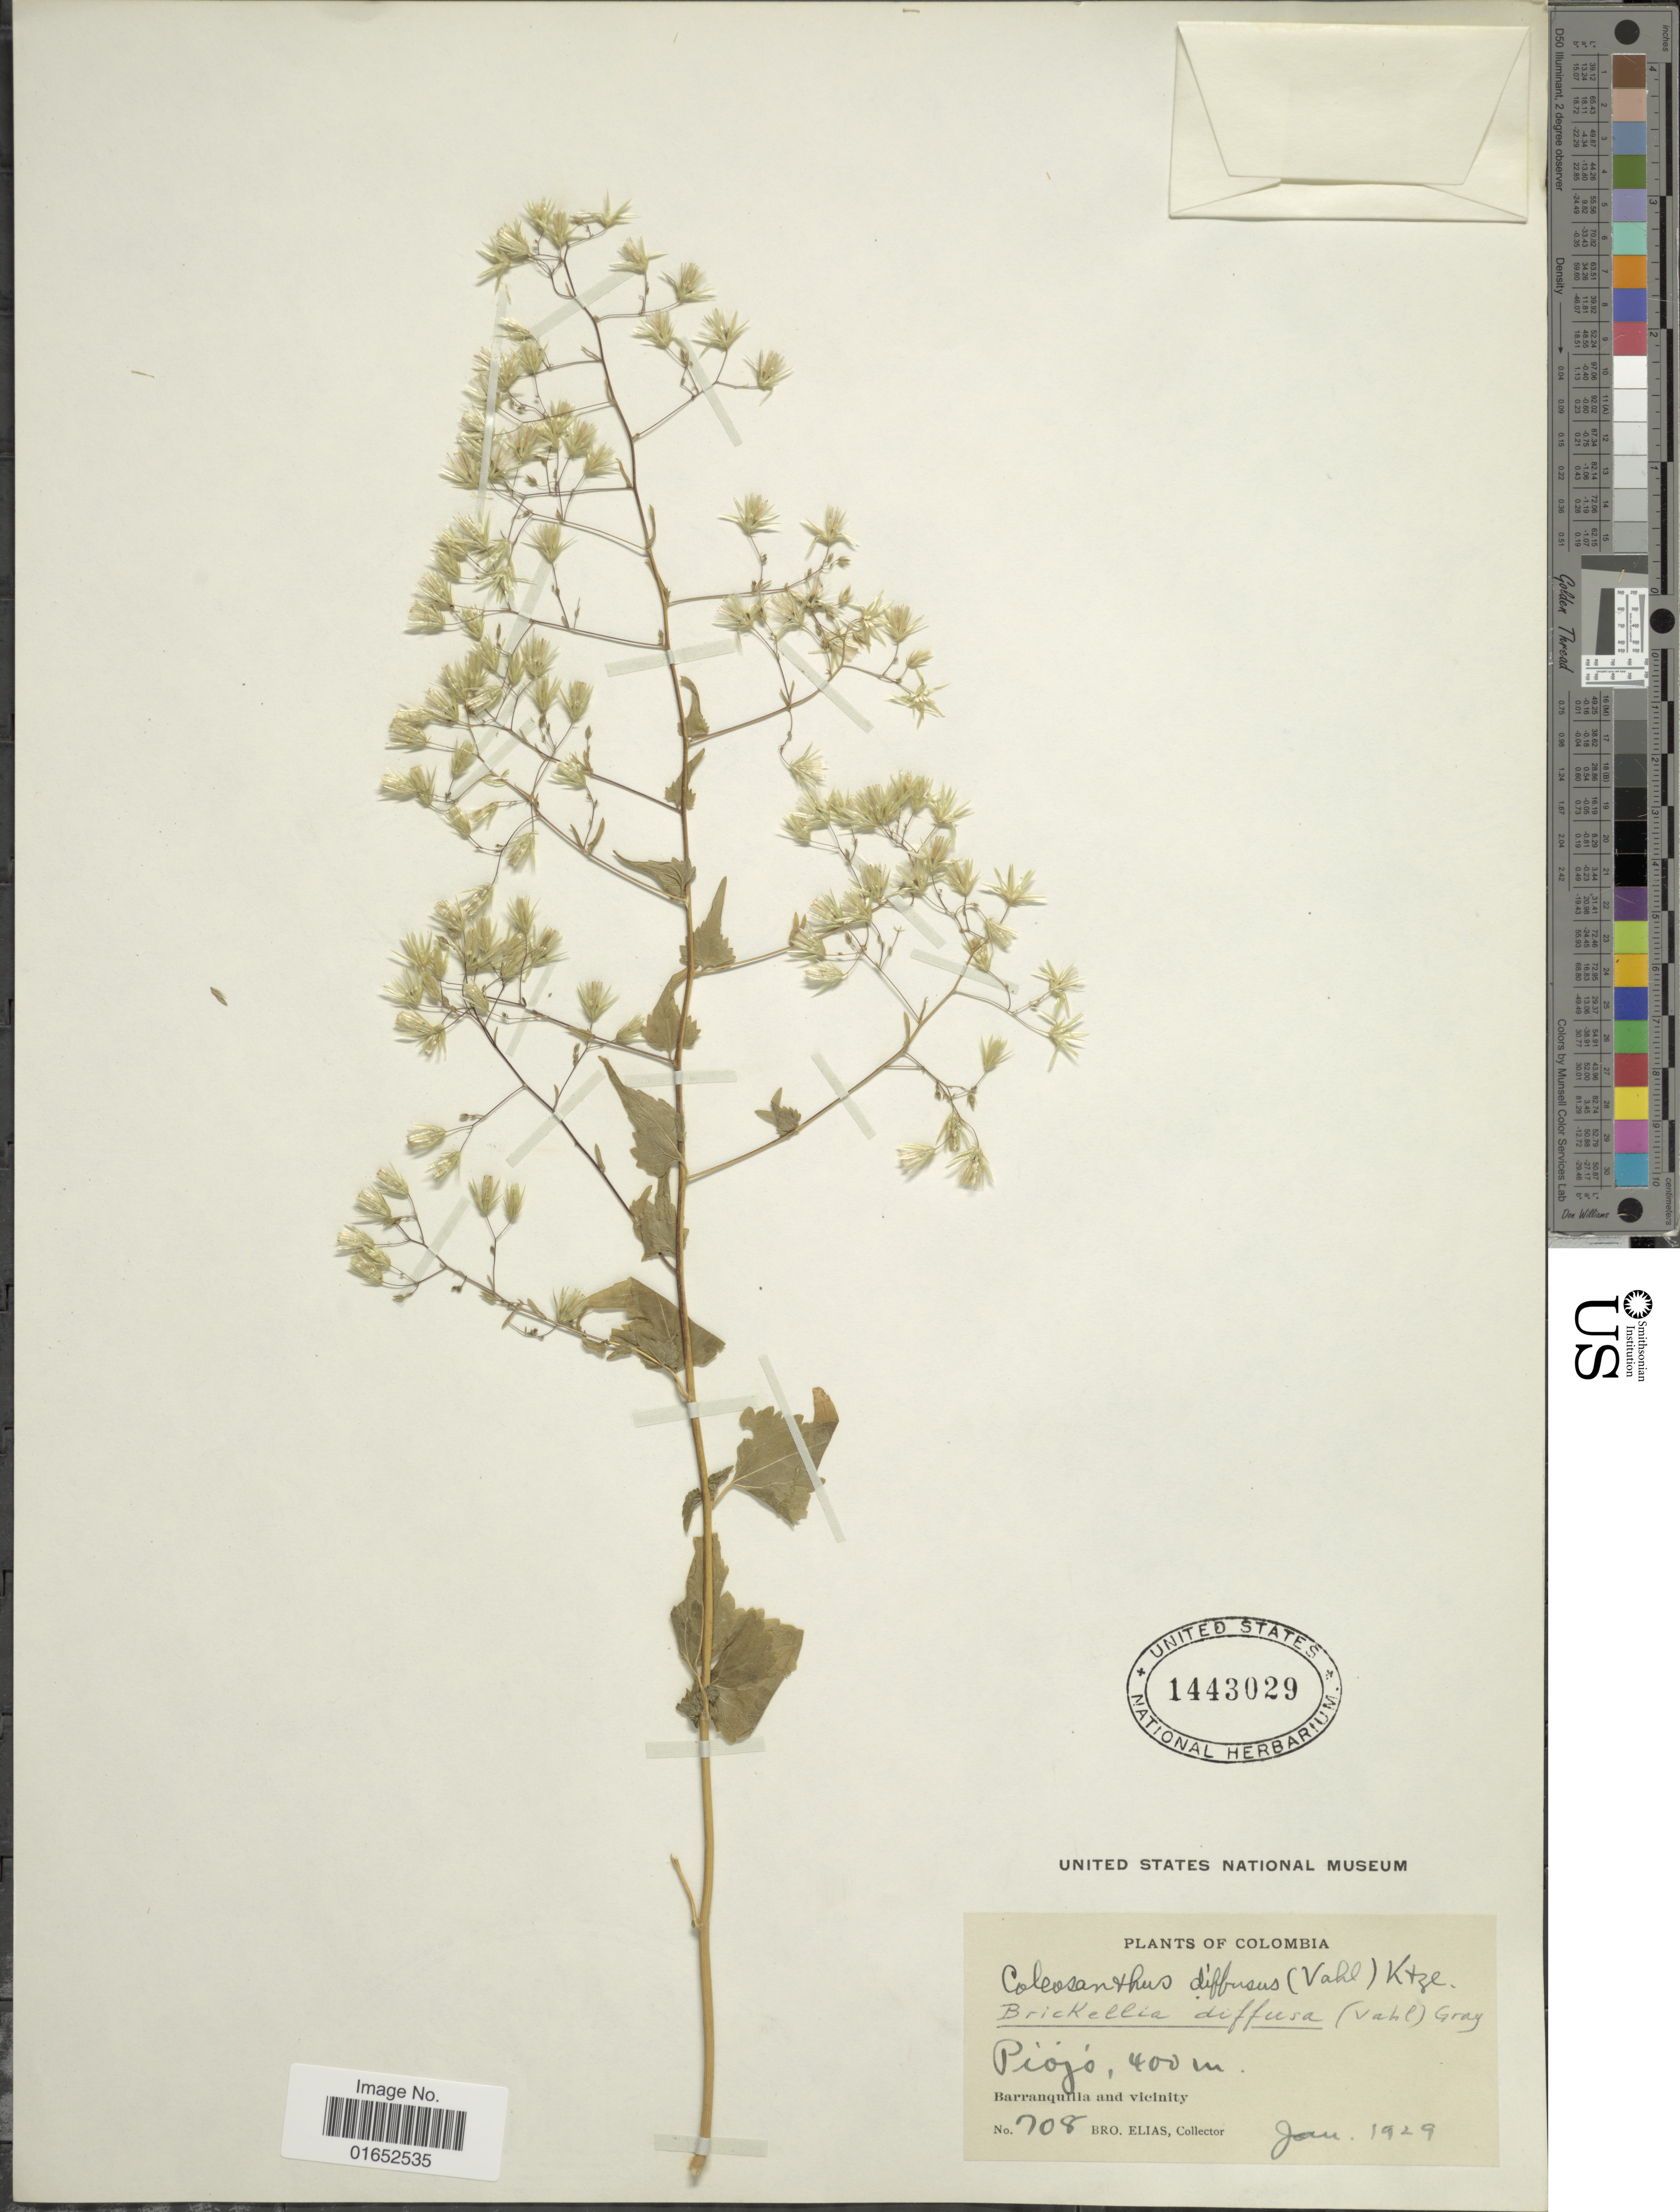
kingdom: Plantae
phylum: Tracheophyta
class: Magnoliopsida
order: Asterales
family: Asteraceae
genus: Brickellia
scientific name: Brickellia diffusa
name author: (Vahl) A. Gray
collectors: Bro. Elias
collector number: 708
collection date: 1929-01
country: Colombia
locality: Piojo, Barranquilla and vicinity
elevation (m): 400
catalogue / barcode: US 1443029